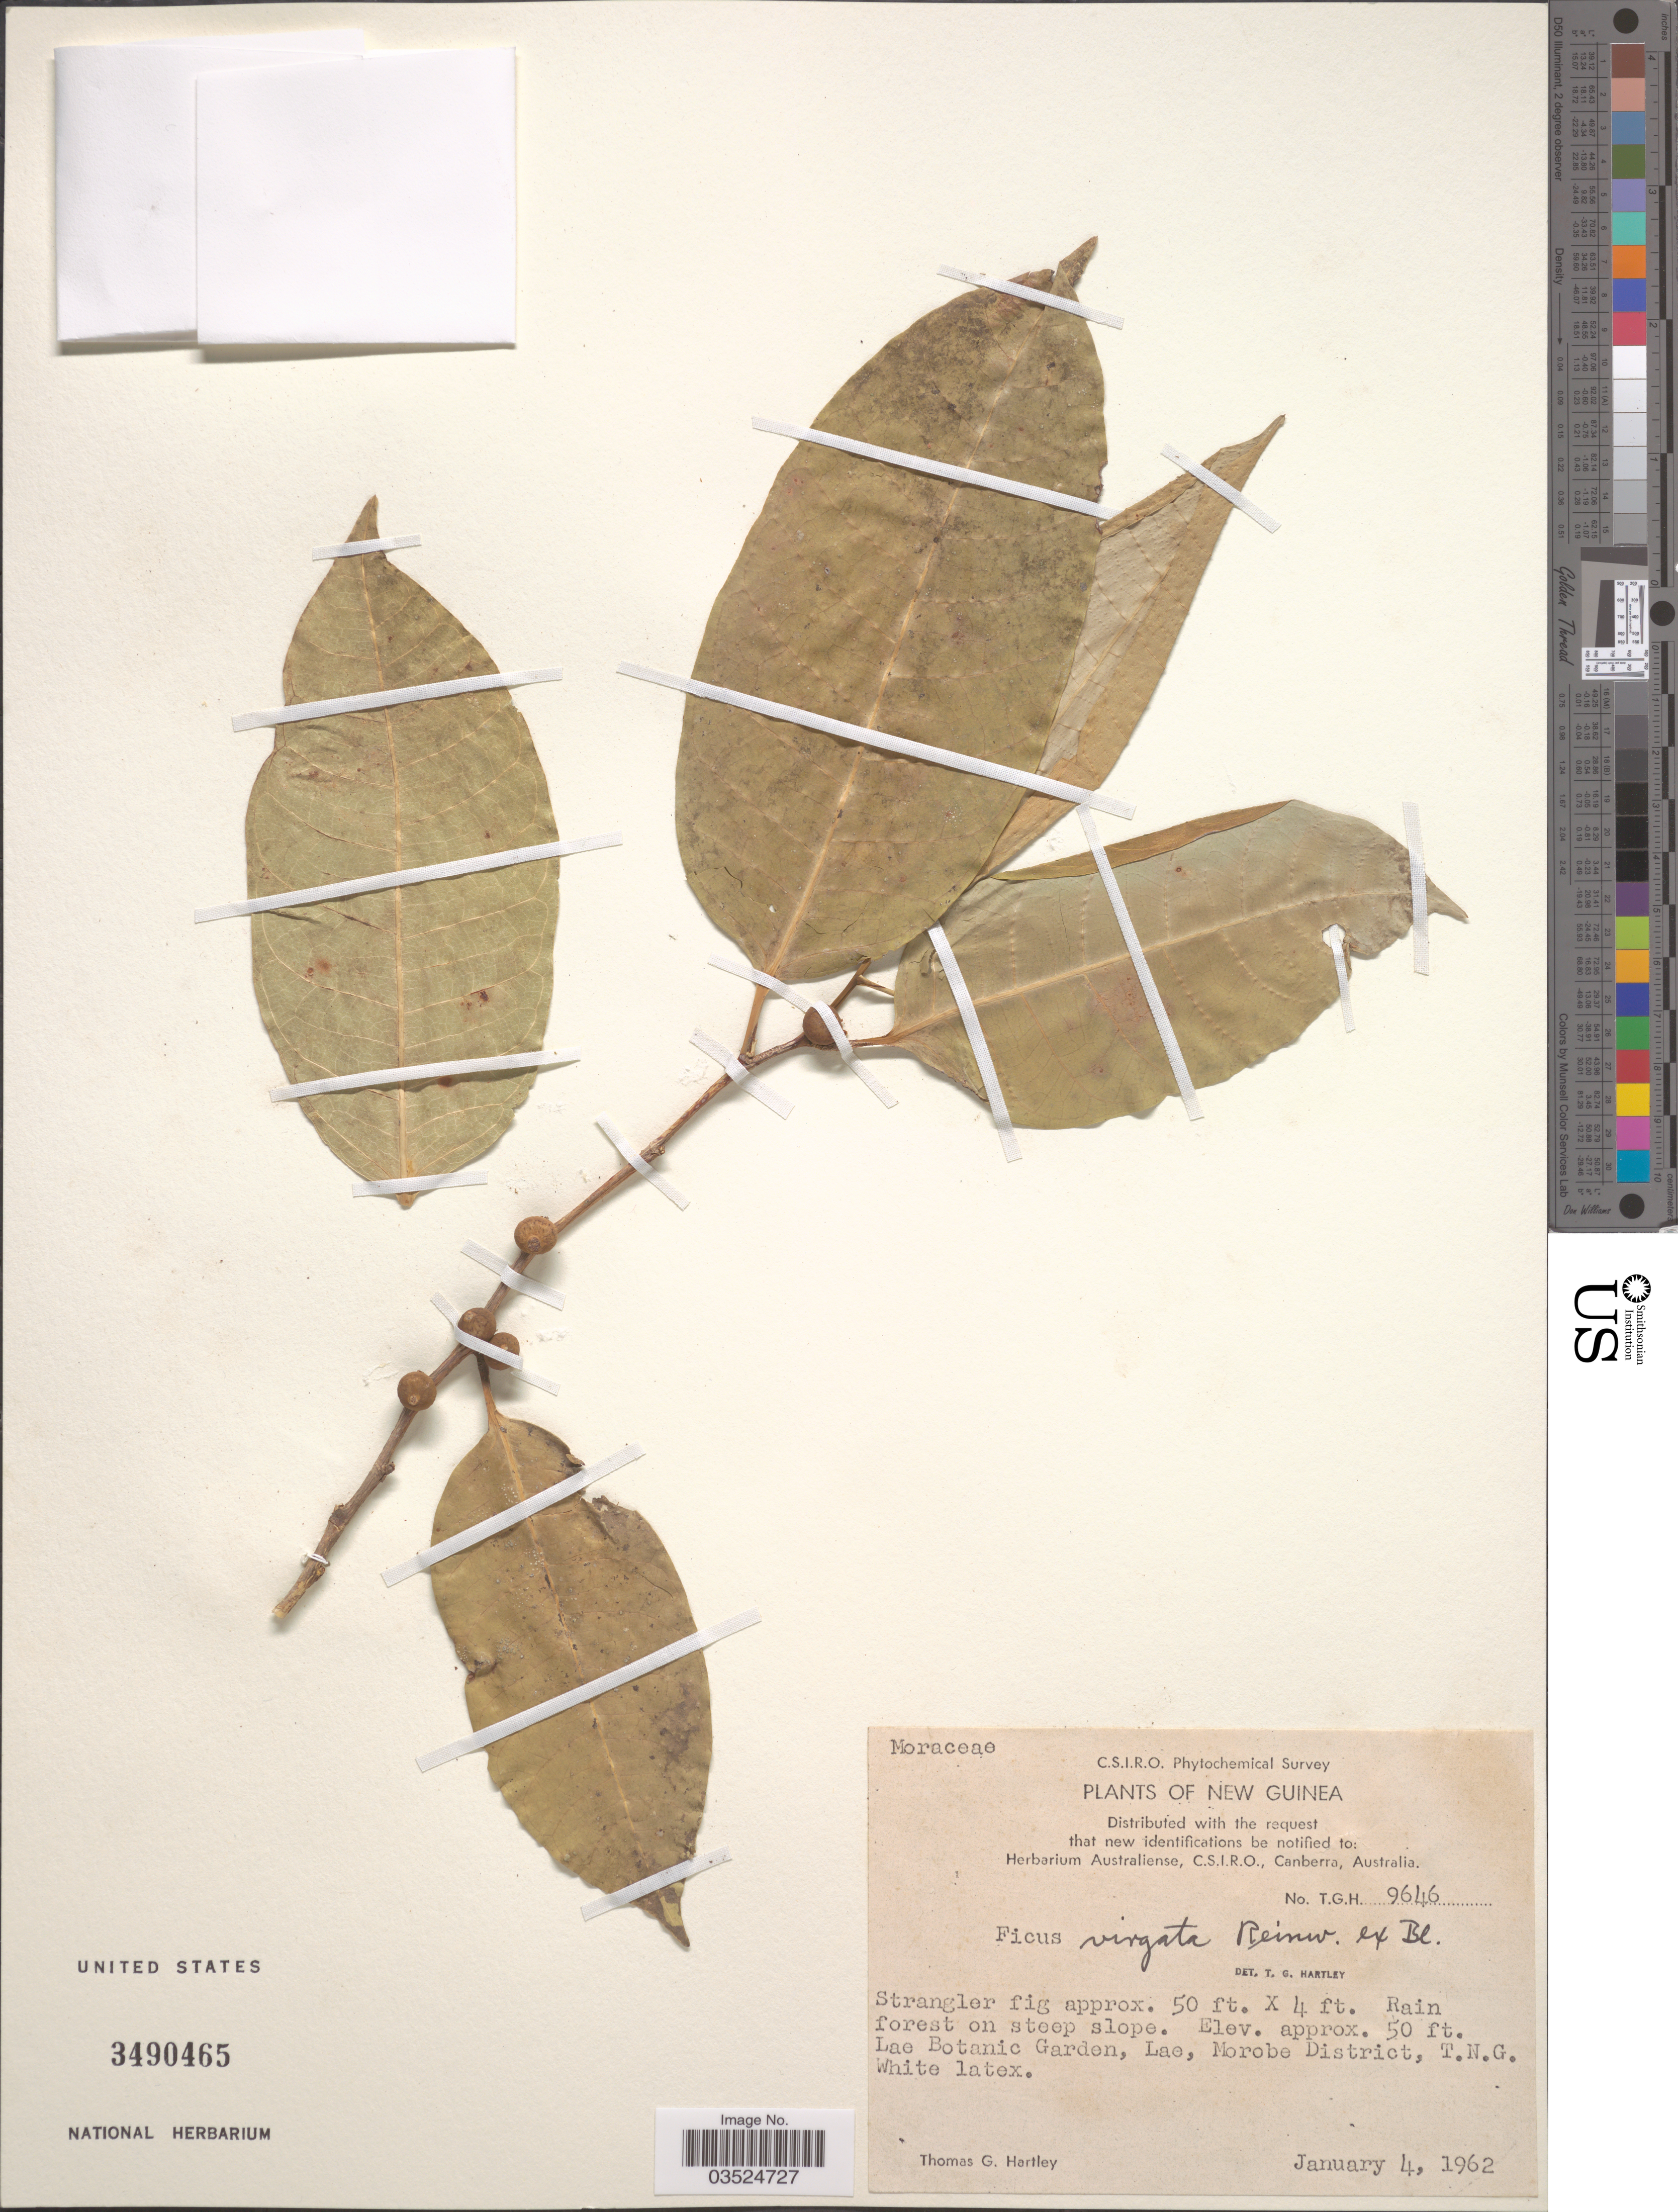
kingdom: Plantae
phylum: Tracheophyta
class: Magnoliopsida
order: Rosales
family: Moraceae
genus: Ficus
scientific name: Ficus virgata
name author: Reinw.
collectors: T. G. Hartley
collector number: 9646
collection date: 1962-01-04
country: Papua New Guinea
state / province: Morobe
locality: New Guinea. Lae Botanic Garden, Lae, Morobe District, T. N. G.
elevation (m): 15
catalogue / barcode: US 3490465